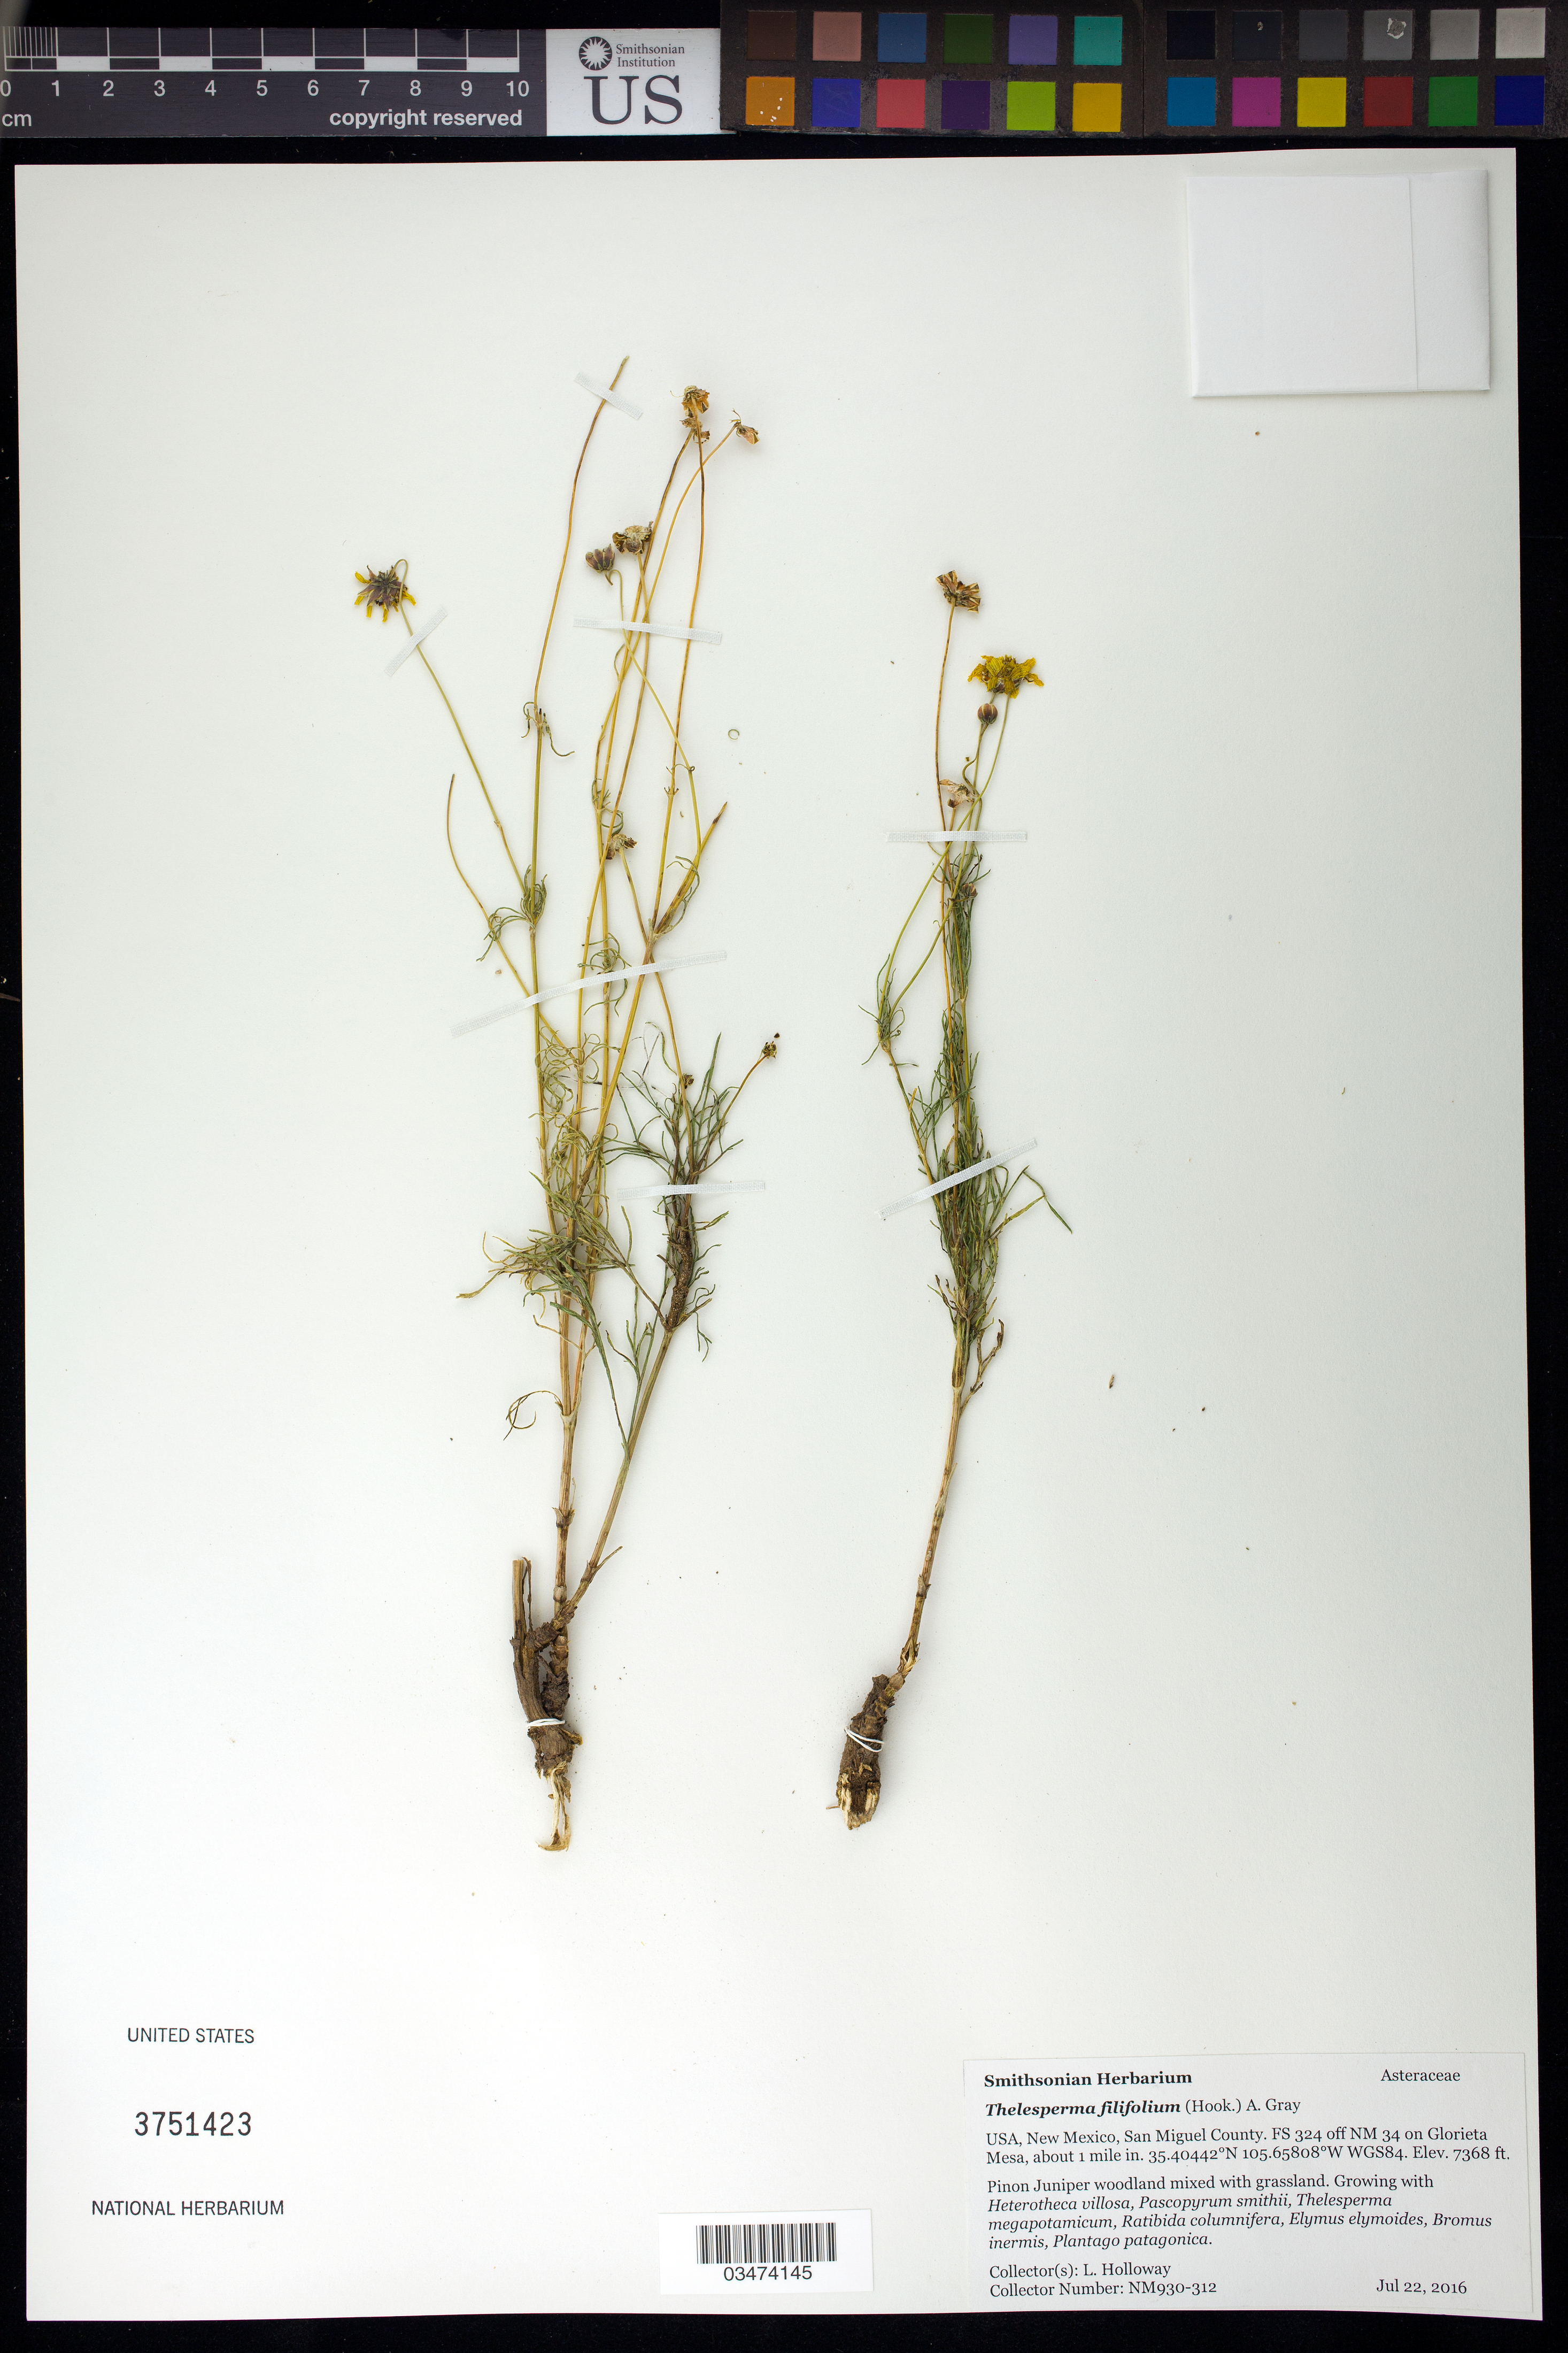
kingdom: Plantae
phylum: Tracheophyta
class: Magnoliopsida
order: Asterales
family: Asteraceae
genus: Thelesperma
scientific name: Thelesperma filifolium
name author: (Hook.) A. Gray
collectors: L. Holloway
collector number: NM930-312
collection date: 2016-07-22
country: United States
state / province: New Mexico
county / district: Santa Fe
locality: FS 324 off NM 34 on Glorieta Mesa, about 1 mile in.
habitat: Pinon Juniper woodland mixed with grassland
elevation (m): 2246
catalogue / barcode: US 3751423